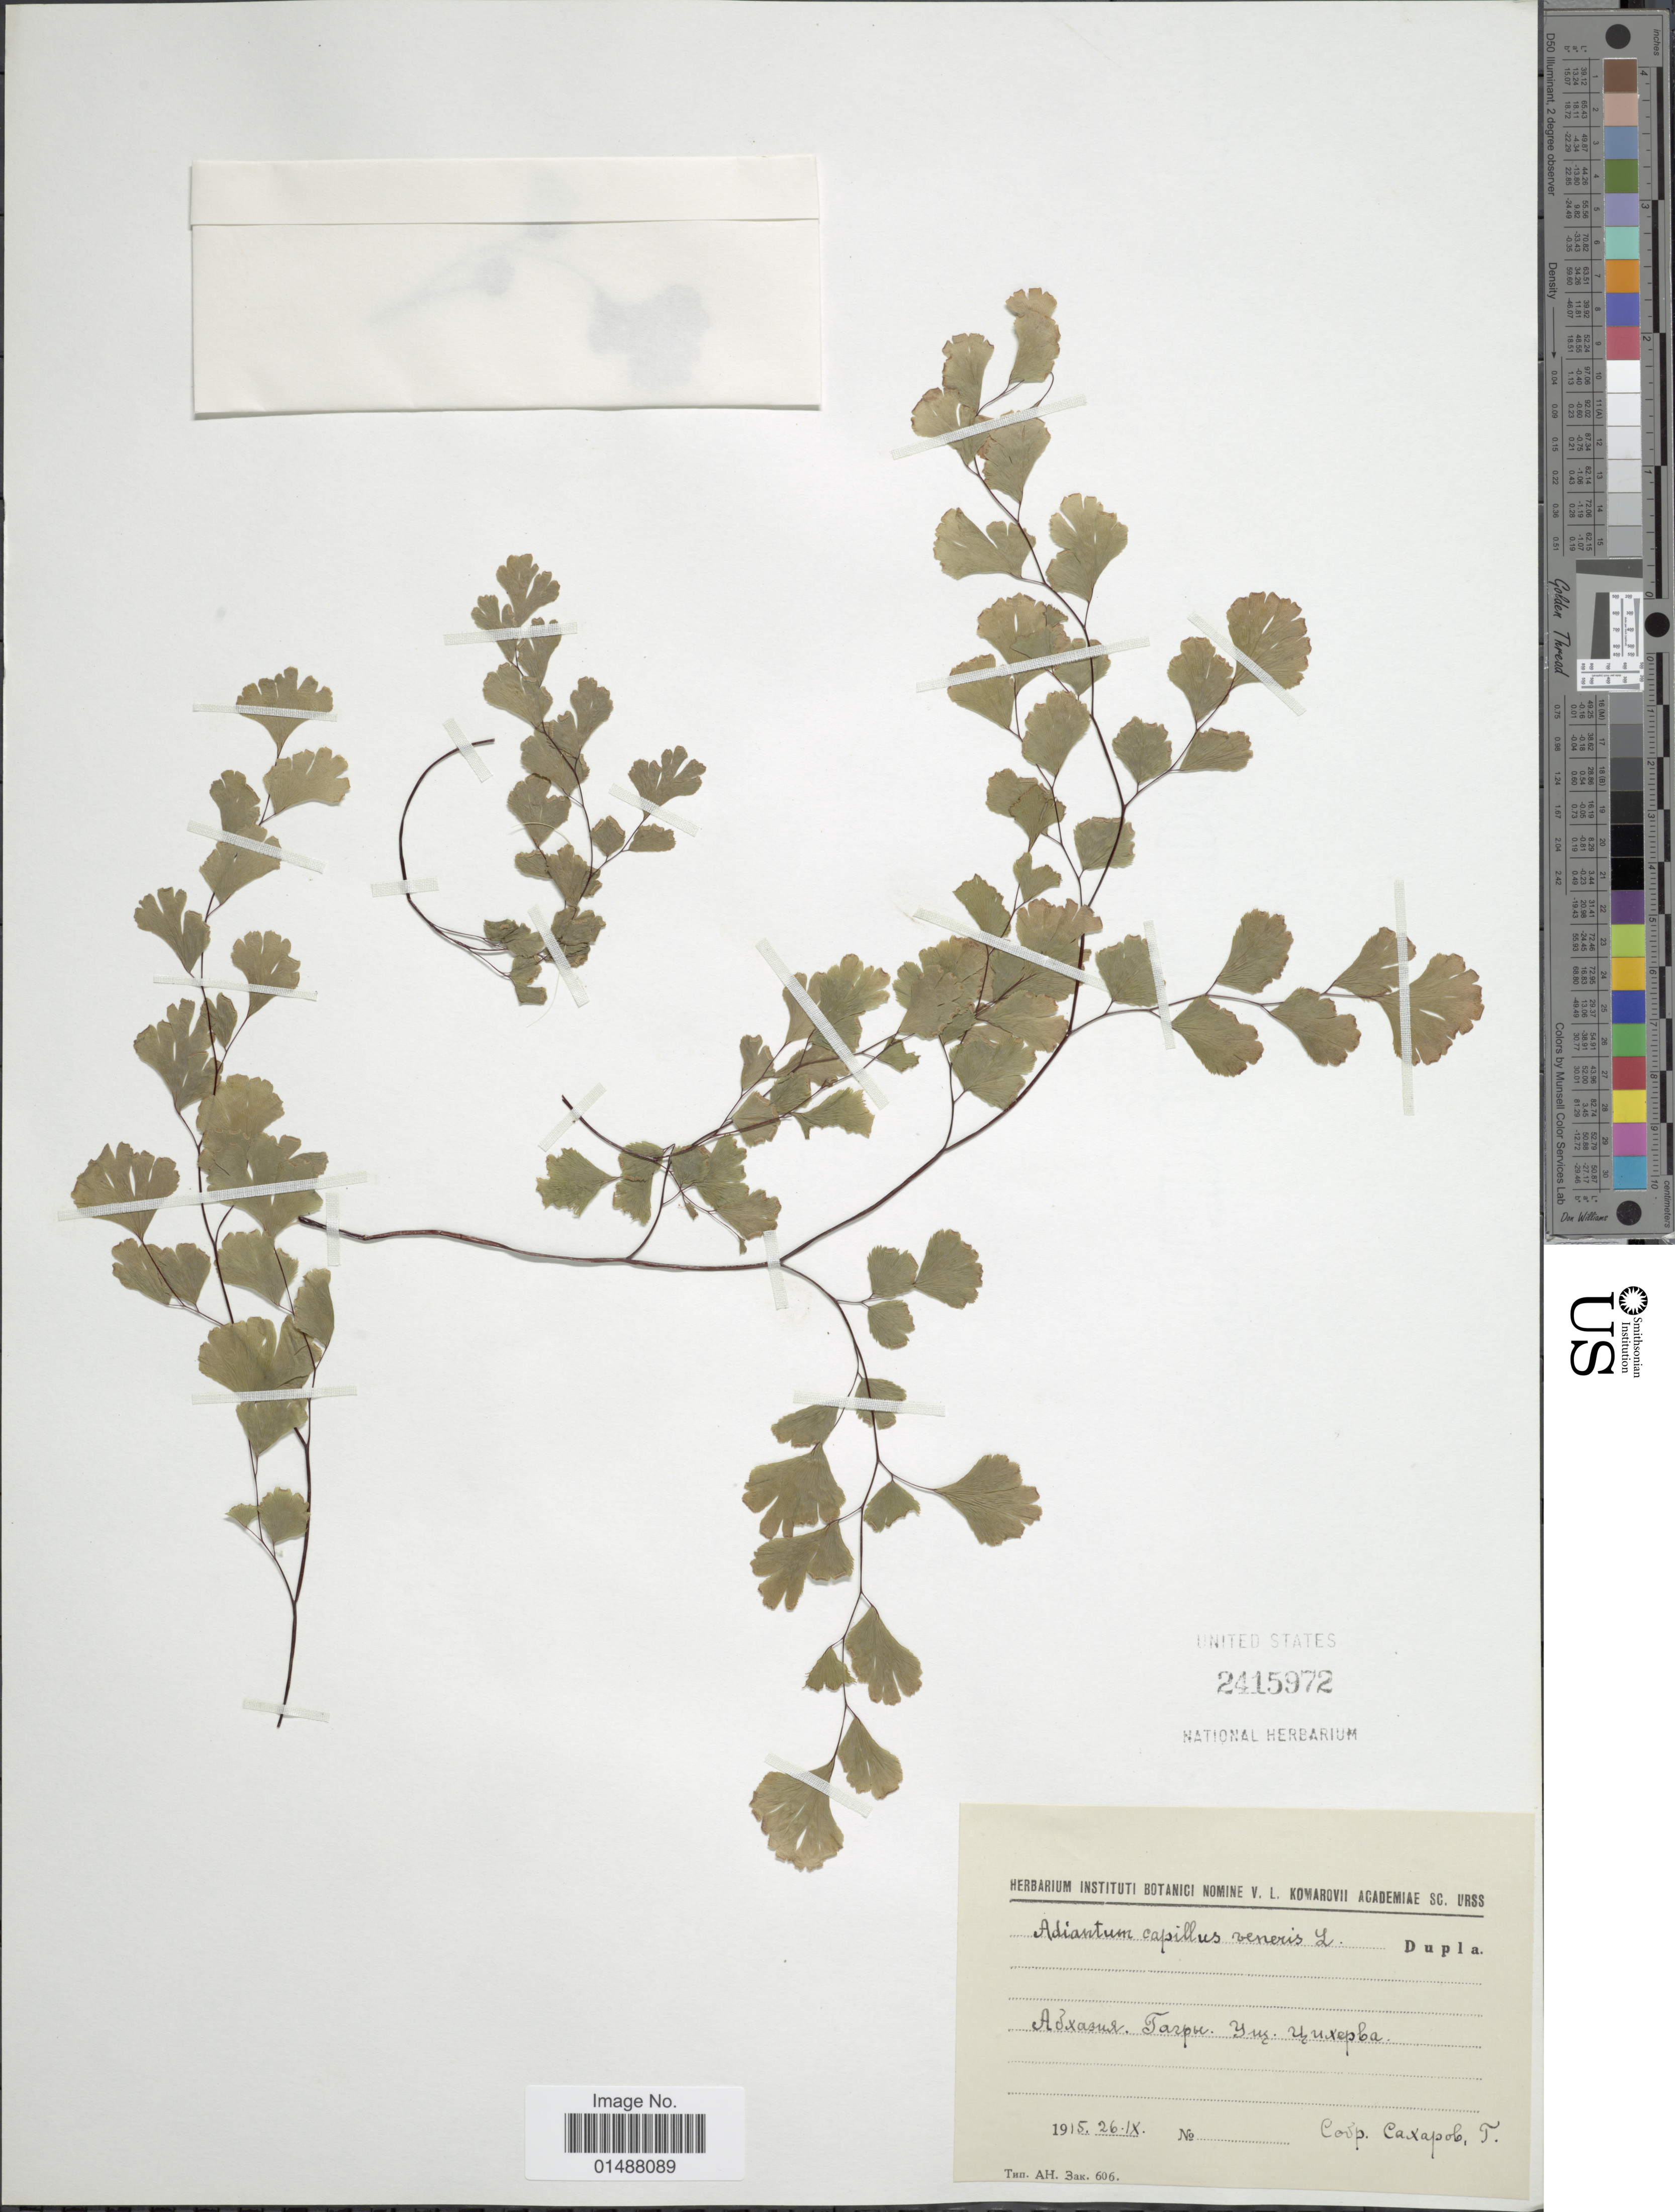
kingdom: Plantae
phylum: Tracheophyta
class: Polypodiopsida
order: Polypodiales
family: Pteridaceae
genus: Adiantum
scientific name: Adiantum capillus-veneris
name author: L.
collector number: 26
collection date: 1915-09-26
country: Georgia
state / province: Abkhazia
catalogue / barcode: US 2415972